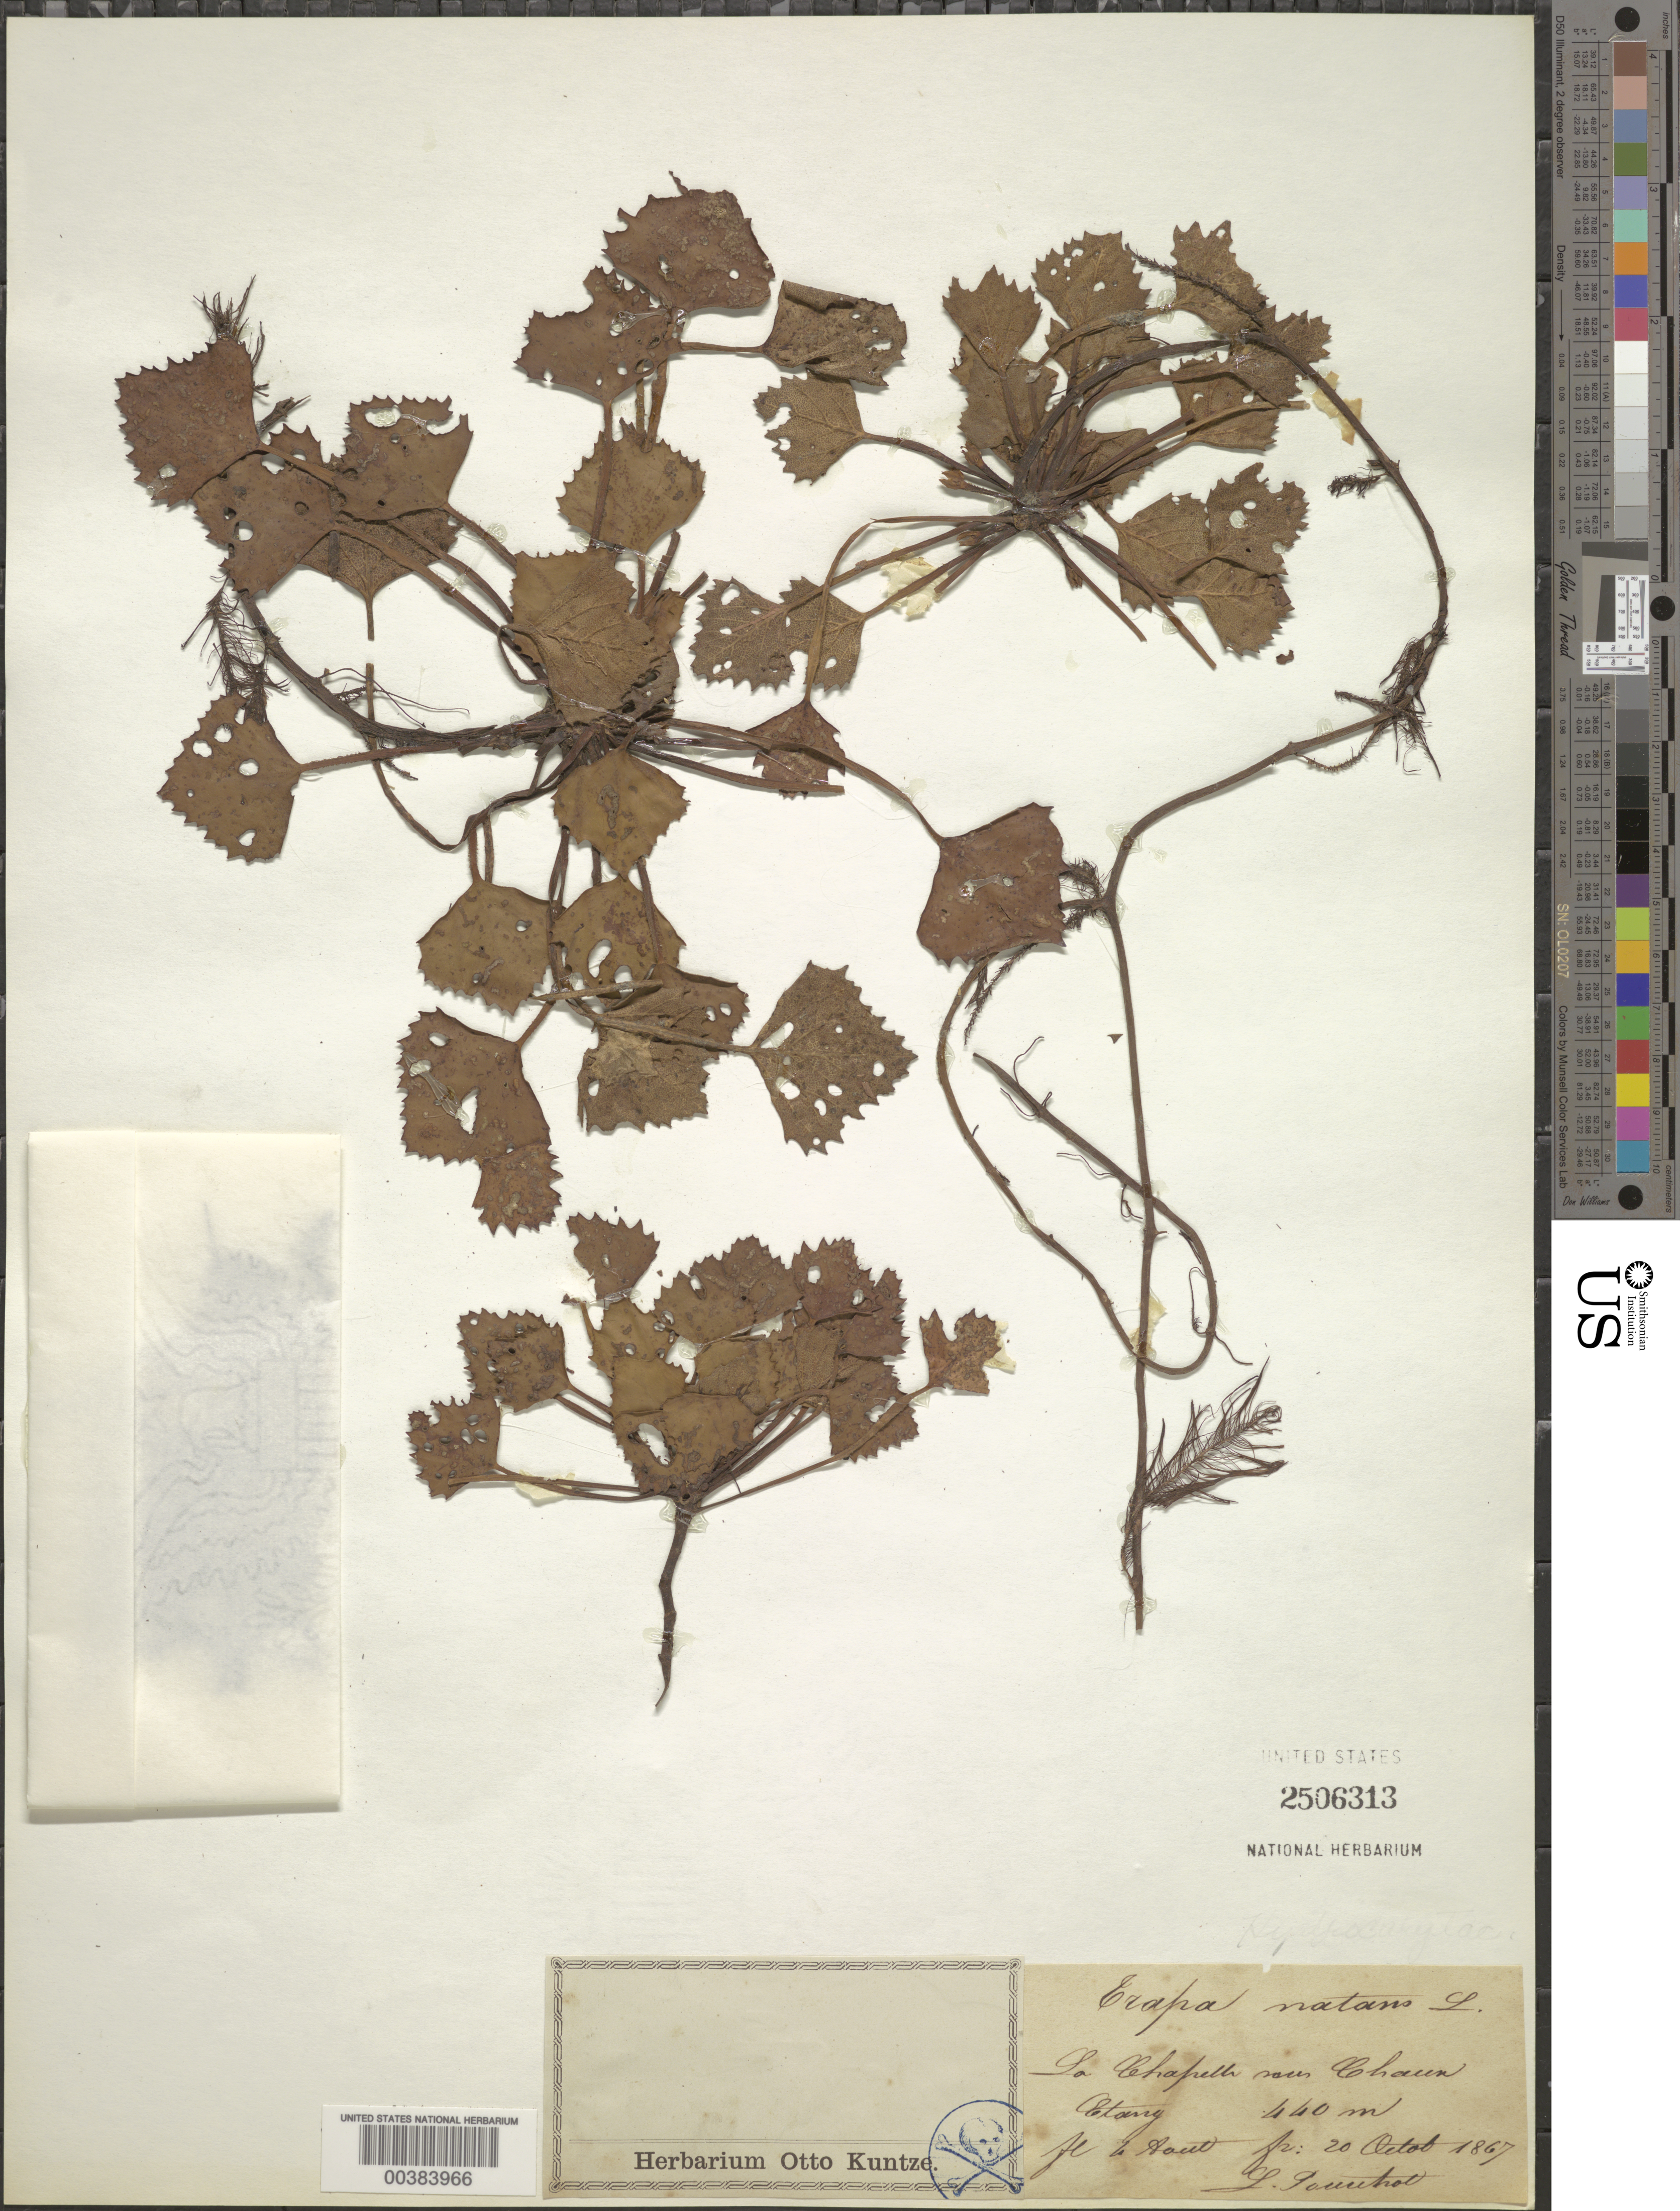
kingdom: Plantae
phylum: Tracheophyta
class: Magnoliopsida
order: Myrtales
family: Lythraceae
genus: Trapa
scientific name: Trapa maximowiczii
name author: Korsh.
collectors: S. I. Korshinsky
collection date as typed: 1891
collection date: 1891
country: Russian Federation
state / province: Amur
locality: Amur medius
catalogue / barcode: US 275021